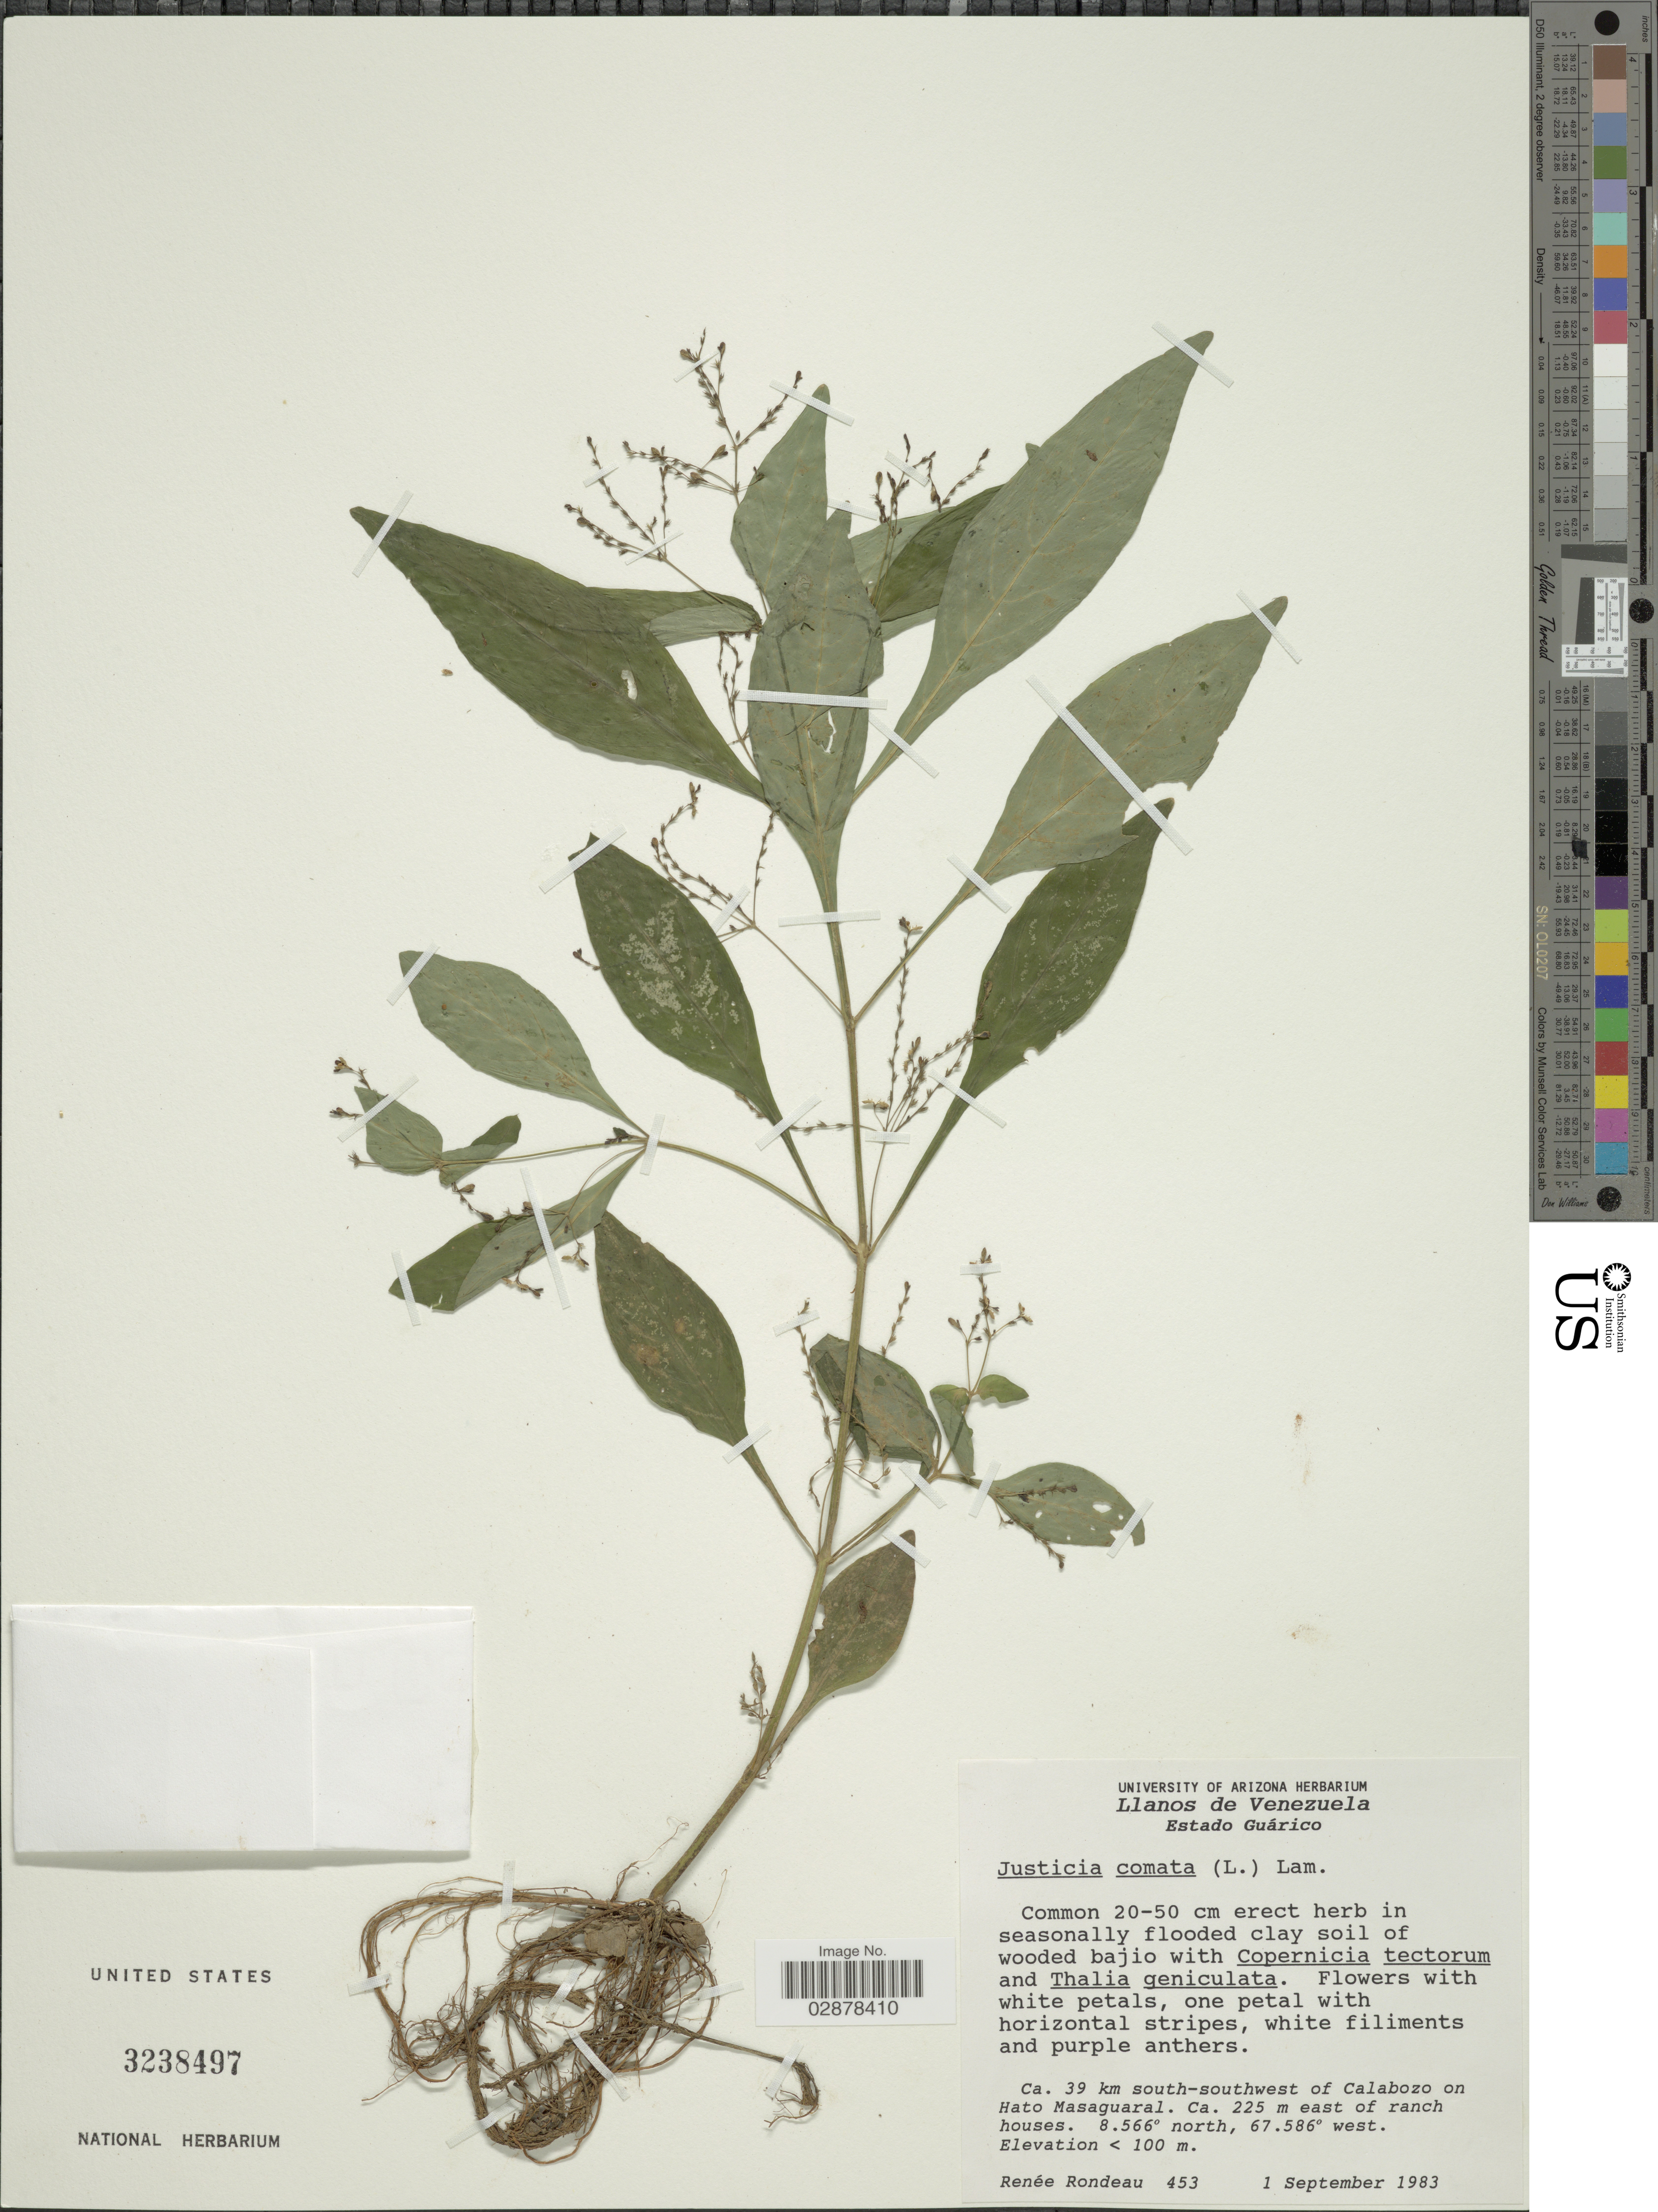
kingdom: Plantae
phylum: Tracheophyta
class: Magnoliopsida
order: Lamiales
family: Acanthaceae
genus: Justicia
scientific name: Justicia comata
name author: (L.) Lam.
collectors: R. Rondeau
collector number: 453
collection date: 1983-09-01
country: Venezuela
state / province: Guárico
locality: Ca. 39 km south-southwest of Calabozo on Hato Masaguaral. Ca. 225 m east of ranch houses.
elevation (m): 100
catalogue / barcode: US 3238497